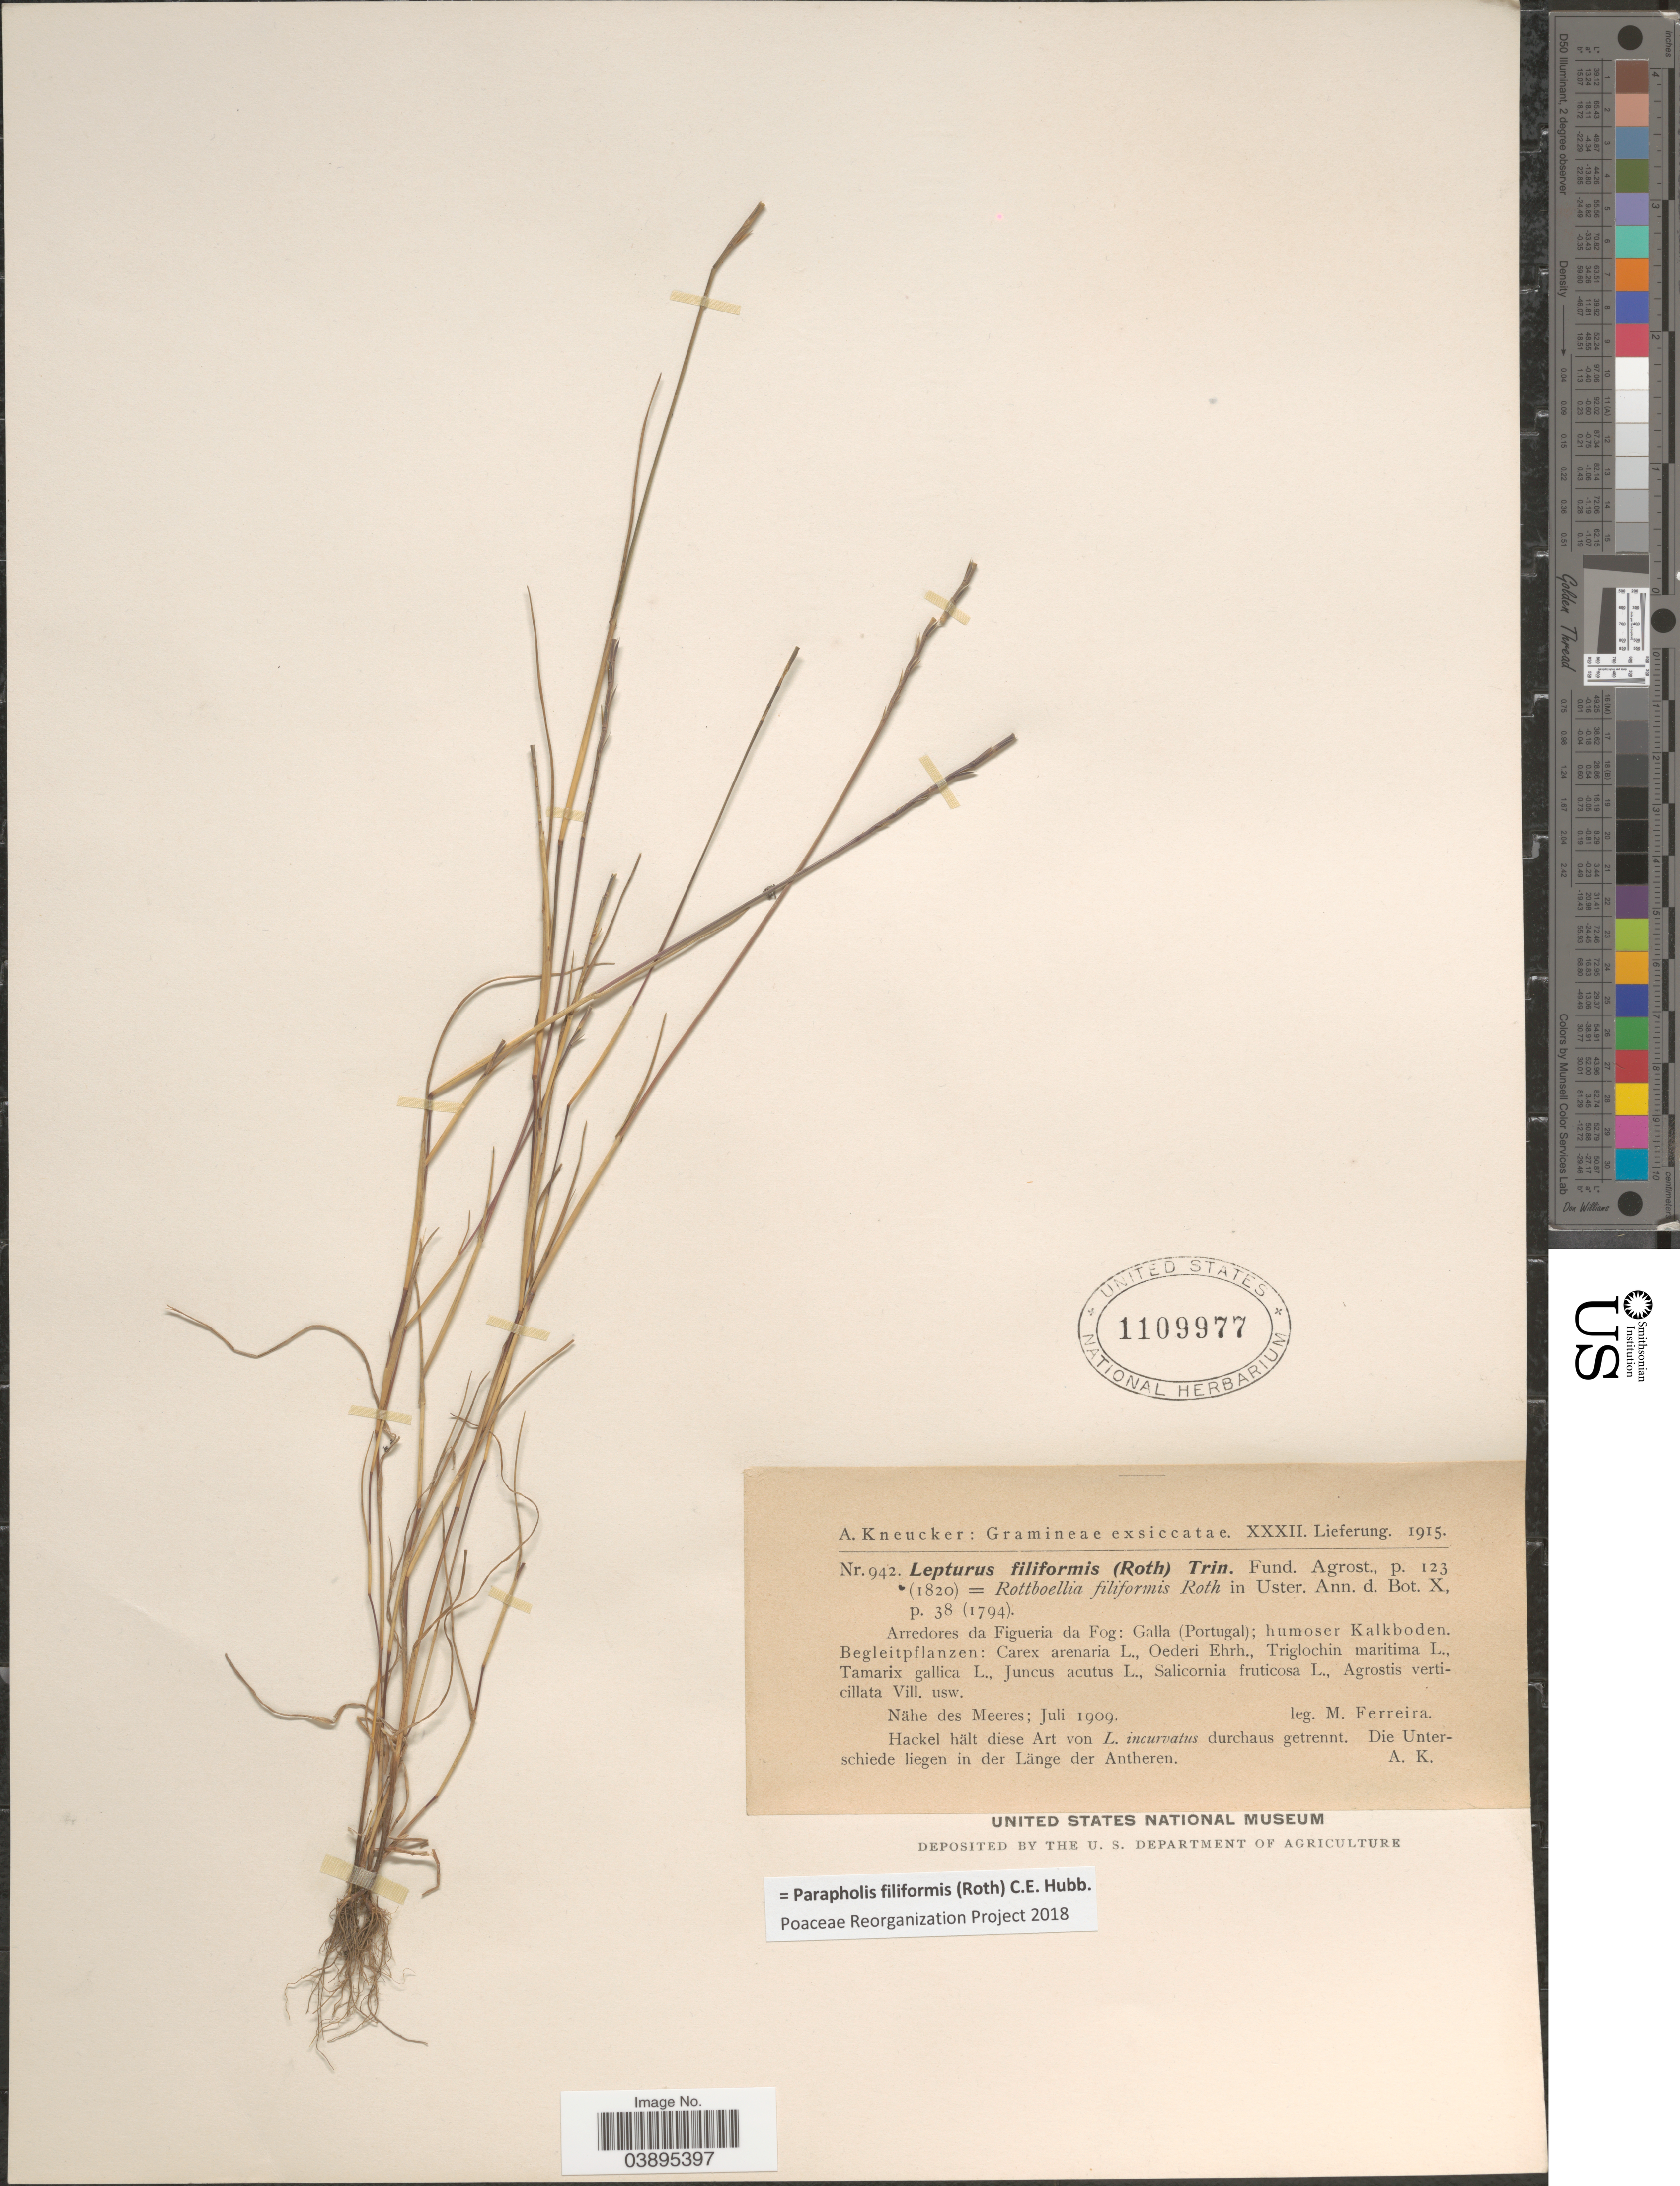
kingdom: Plantae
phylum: Tracheophyta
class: Liliopsida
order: Poales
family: Poaceae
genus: Parapholis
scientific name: Parapholis filiformis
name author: (Roth) C.E. Hubb.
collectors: M. Ferreira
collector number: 942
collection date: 1909-07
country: Portugal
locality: Arredores da Figueria da Fog: Galla; humoser Kalkboden. Nähe des Meeres.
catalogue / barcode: US 1109977